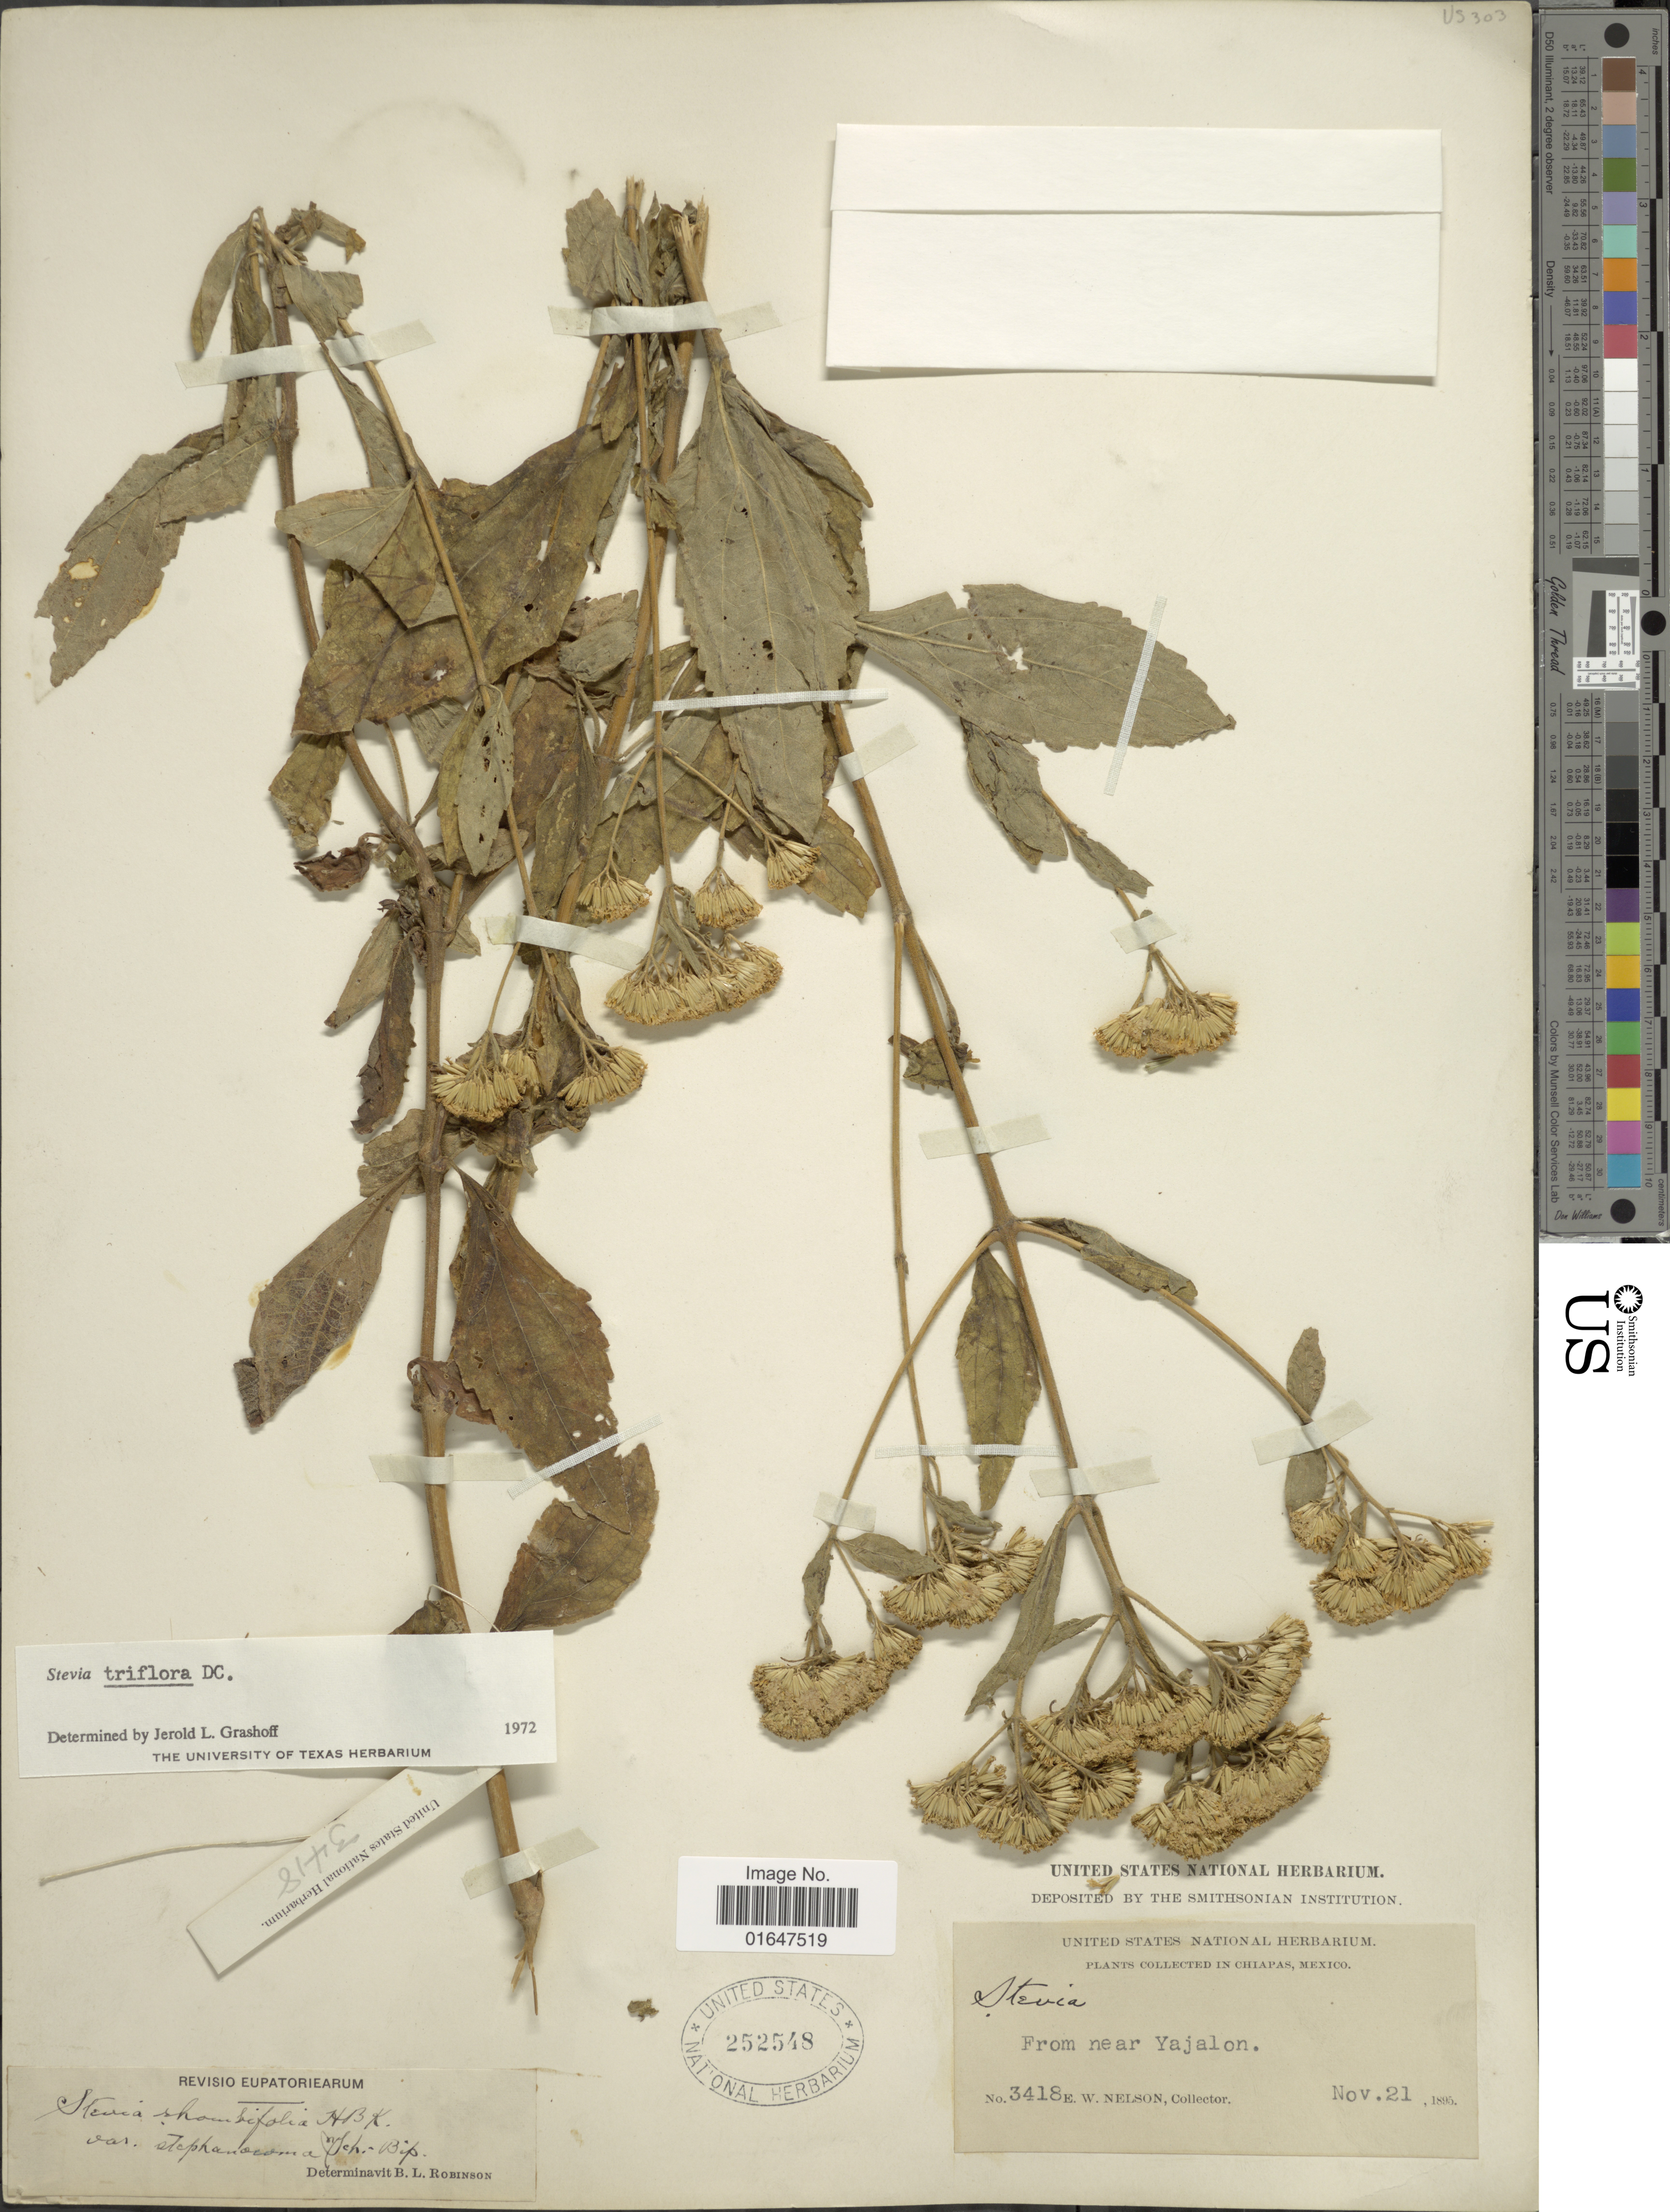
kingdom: Plantae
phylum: Tracheophyta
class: Magnoliopsida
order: Asterales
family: Asteraceae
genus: Stevia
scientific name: Stevia triflora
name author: DC.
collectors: E. W. Nelson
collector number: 3418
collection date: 1895-11-21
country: Mexico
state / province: Chiapas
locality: From near Yajalon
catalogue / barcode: US 252548